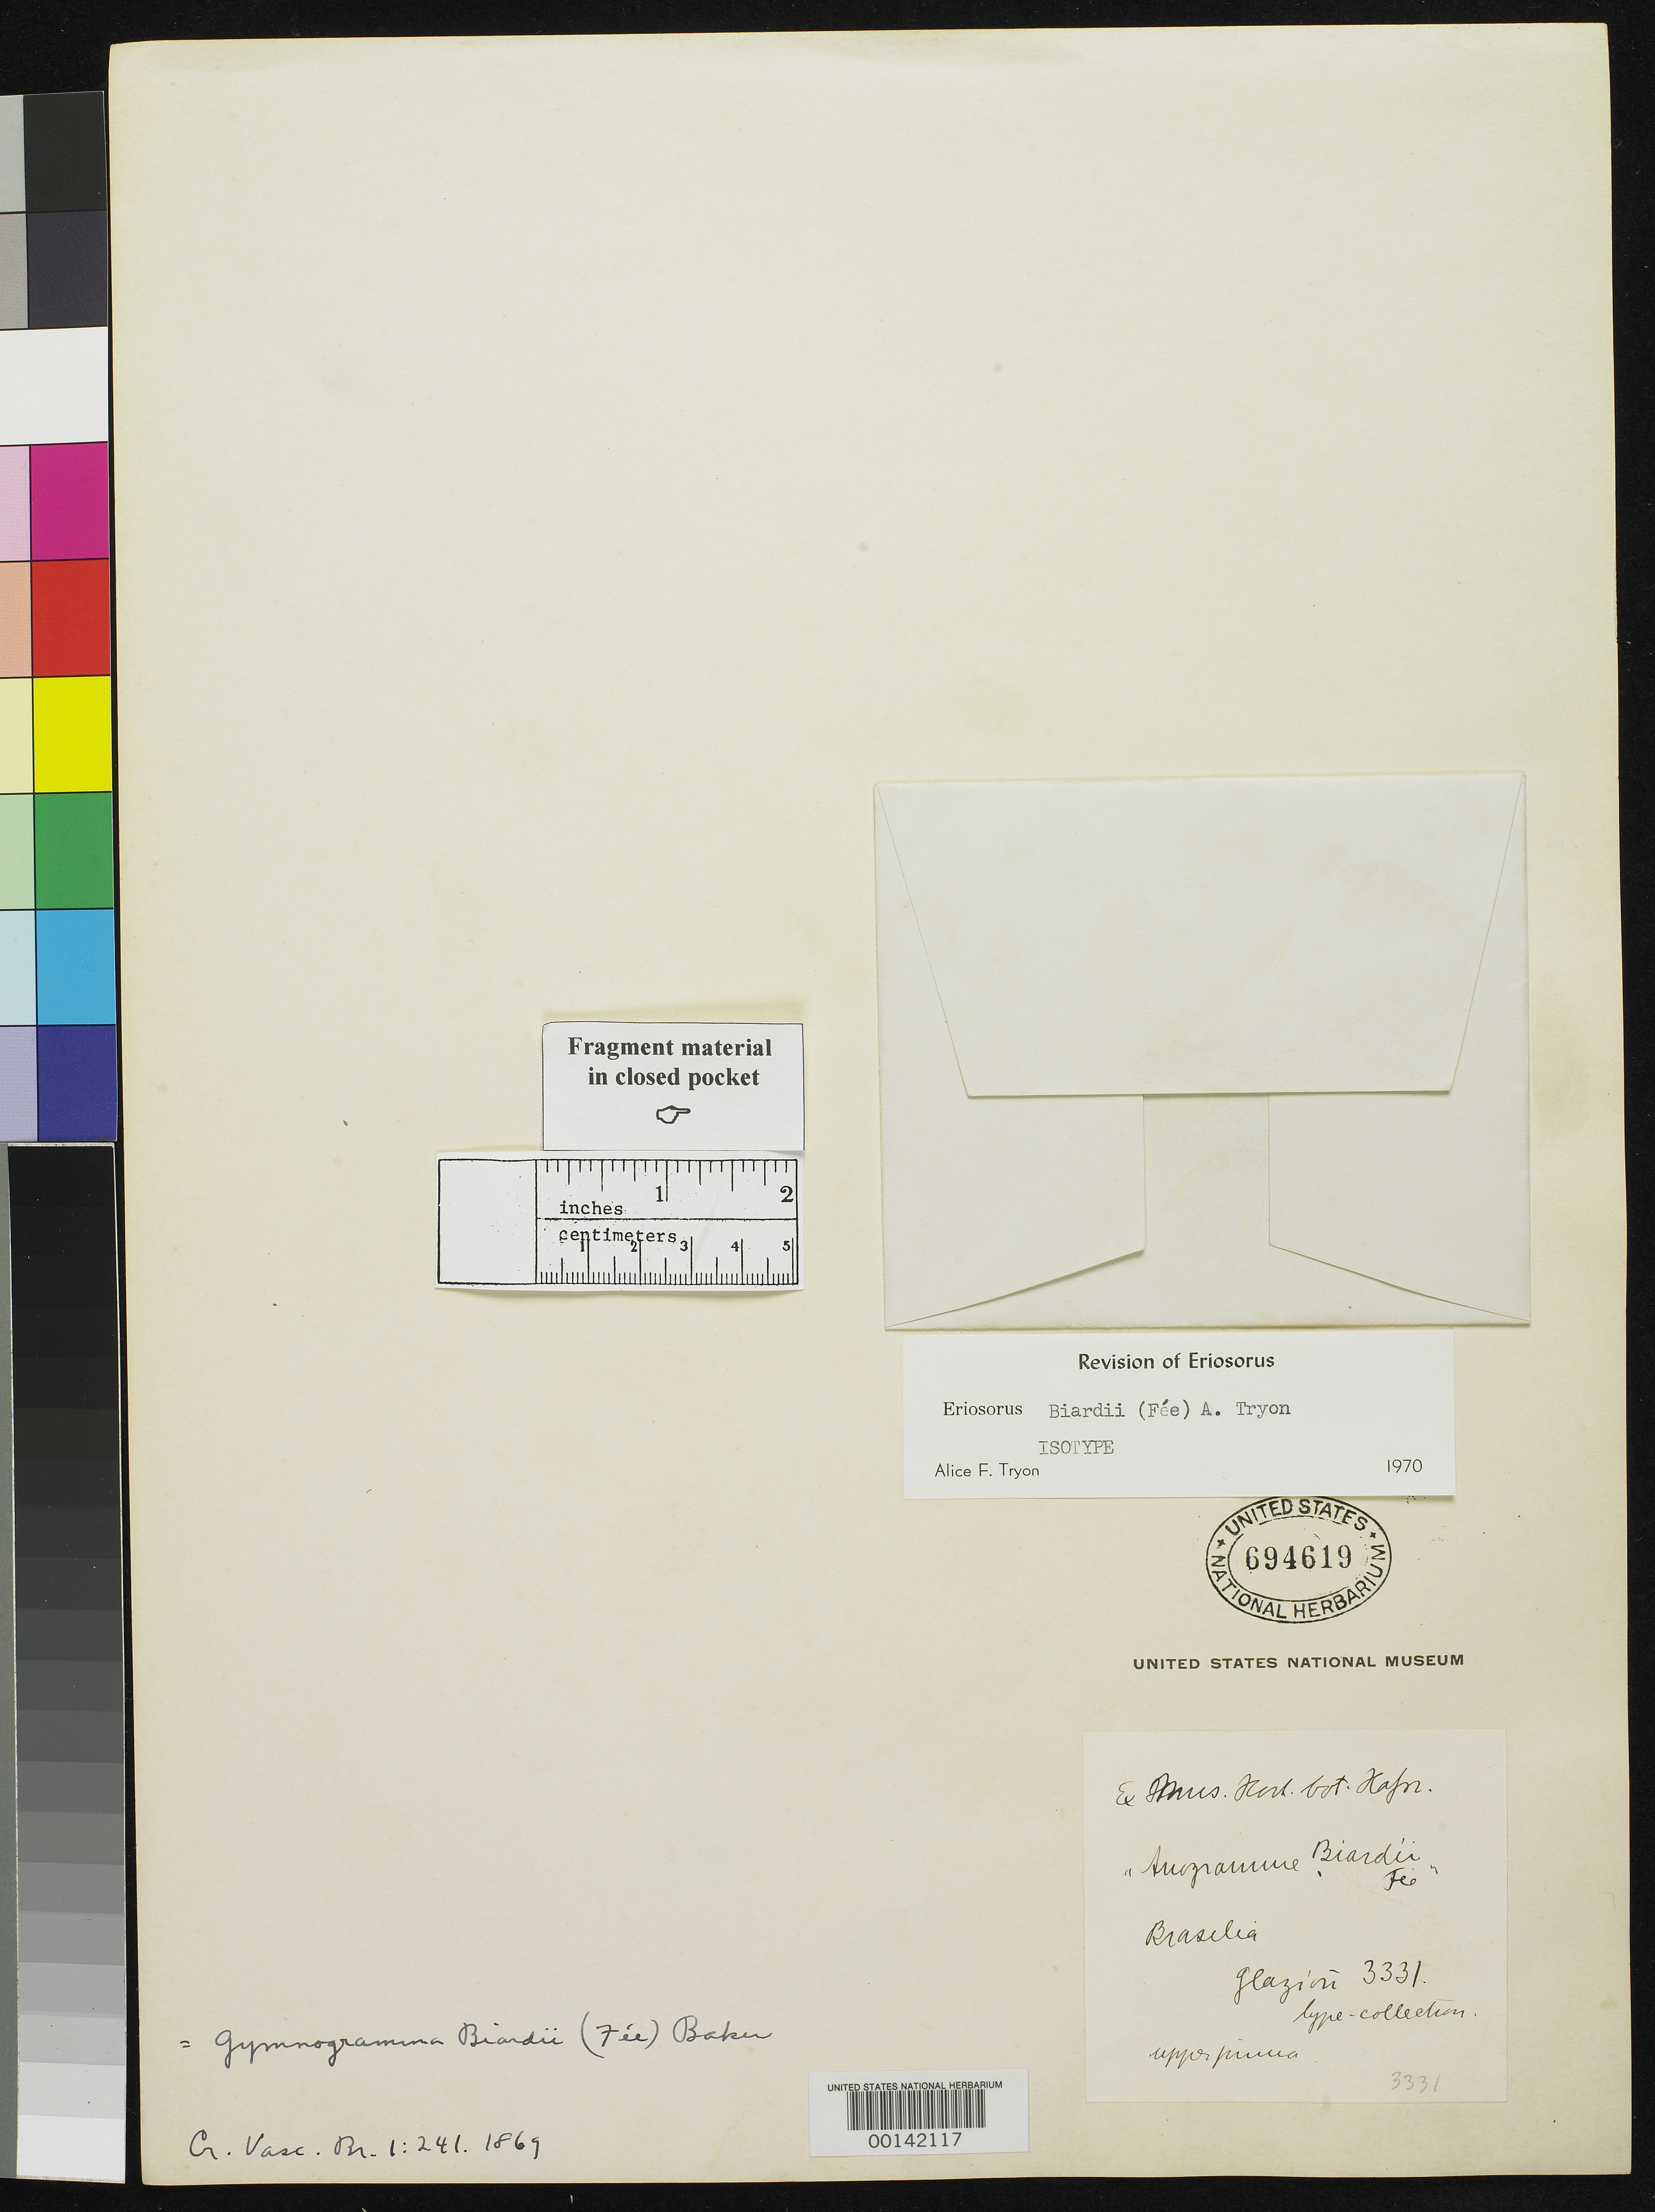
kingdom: Plantae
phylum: Tracheophyta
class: Polypodiopsida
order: Polypodiales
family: Pteridaceae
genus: Anogramma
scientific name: Anogramma biardii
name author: Fée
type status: Isotype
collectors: A. F. M. Glaziou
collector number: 3331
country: Brazil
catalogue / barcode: US 694619